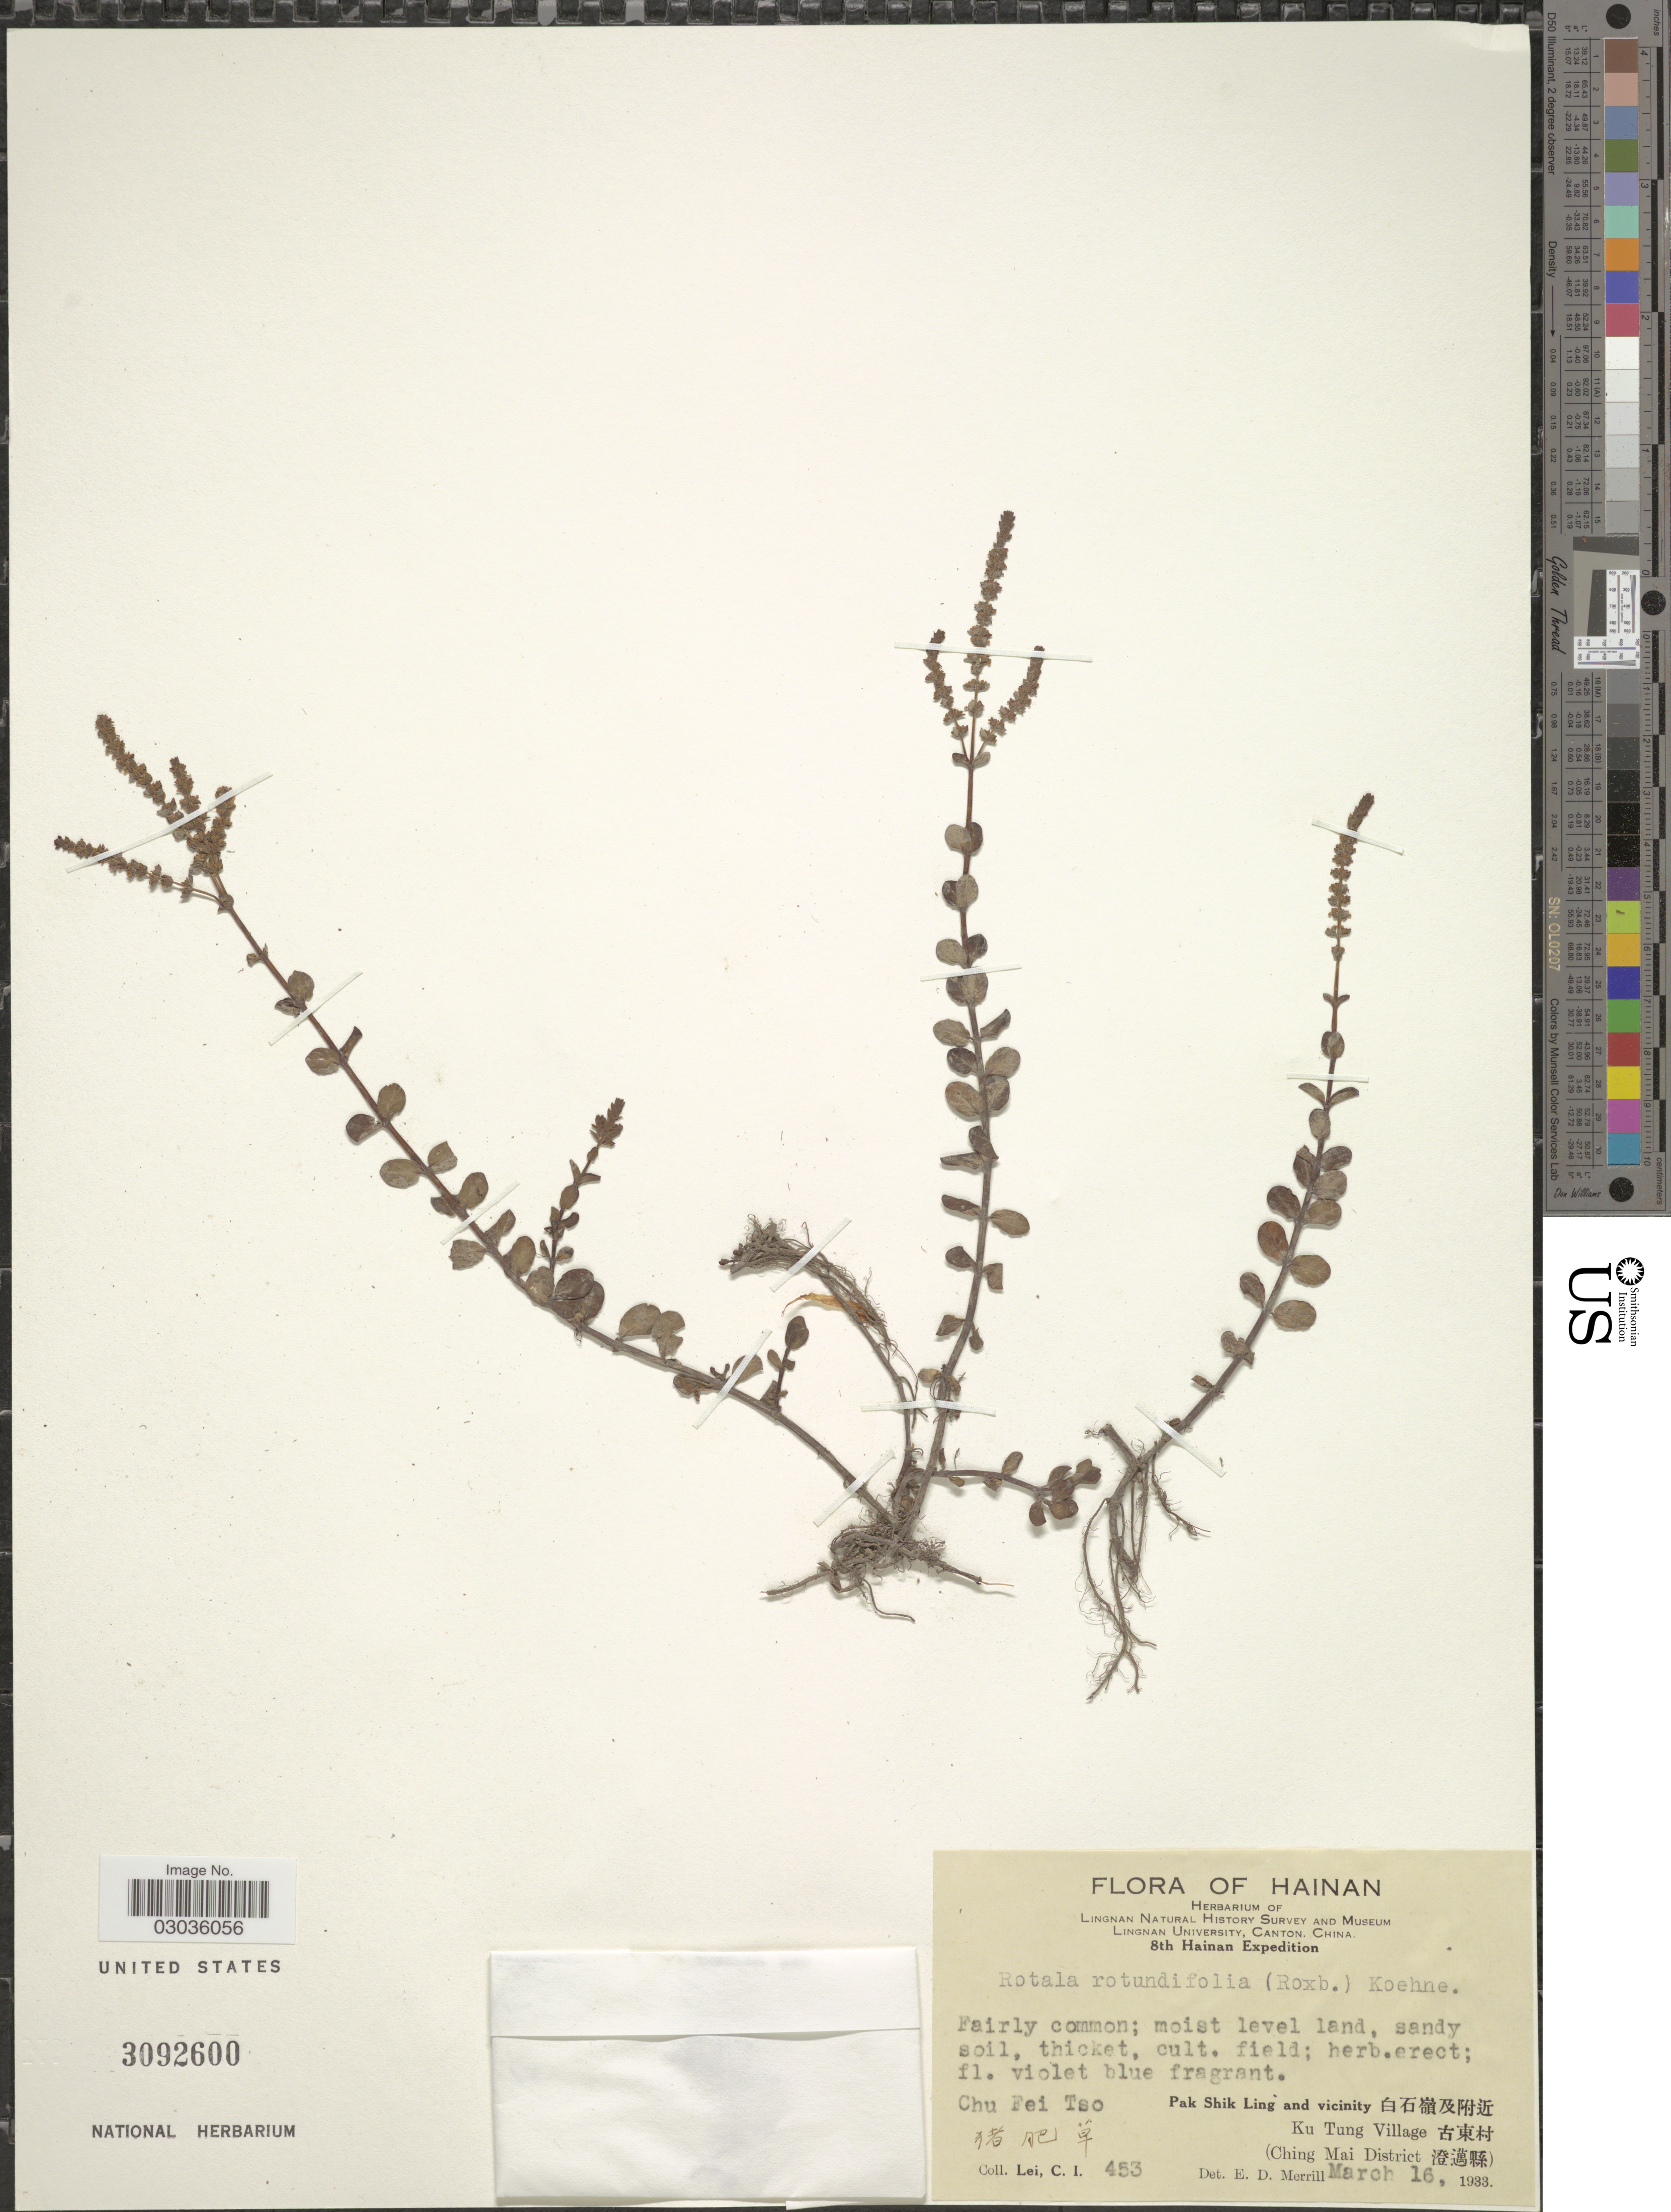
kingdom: Plantae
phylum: Tracheophyta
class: Magnoliopsida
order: Myrtales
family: Lythraceae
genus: Rotala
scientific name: Rotala rotundifolia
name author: (Buch.-Ham. & Roxb.) Koehne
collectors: C. I. Lei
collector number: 453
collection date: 1933-03-16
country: China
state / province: Hainan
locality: Chu Fei Tso, Pak Shik Ling and vicinity, Ku Tung Village (Ching Mai District).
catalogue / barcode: US 3092600